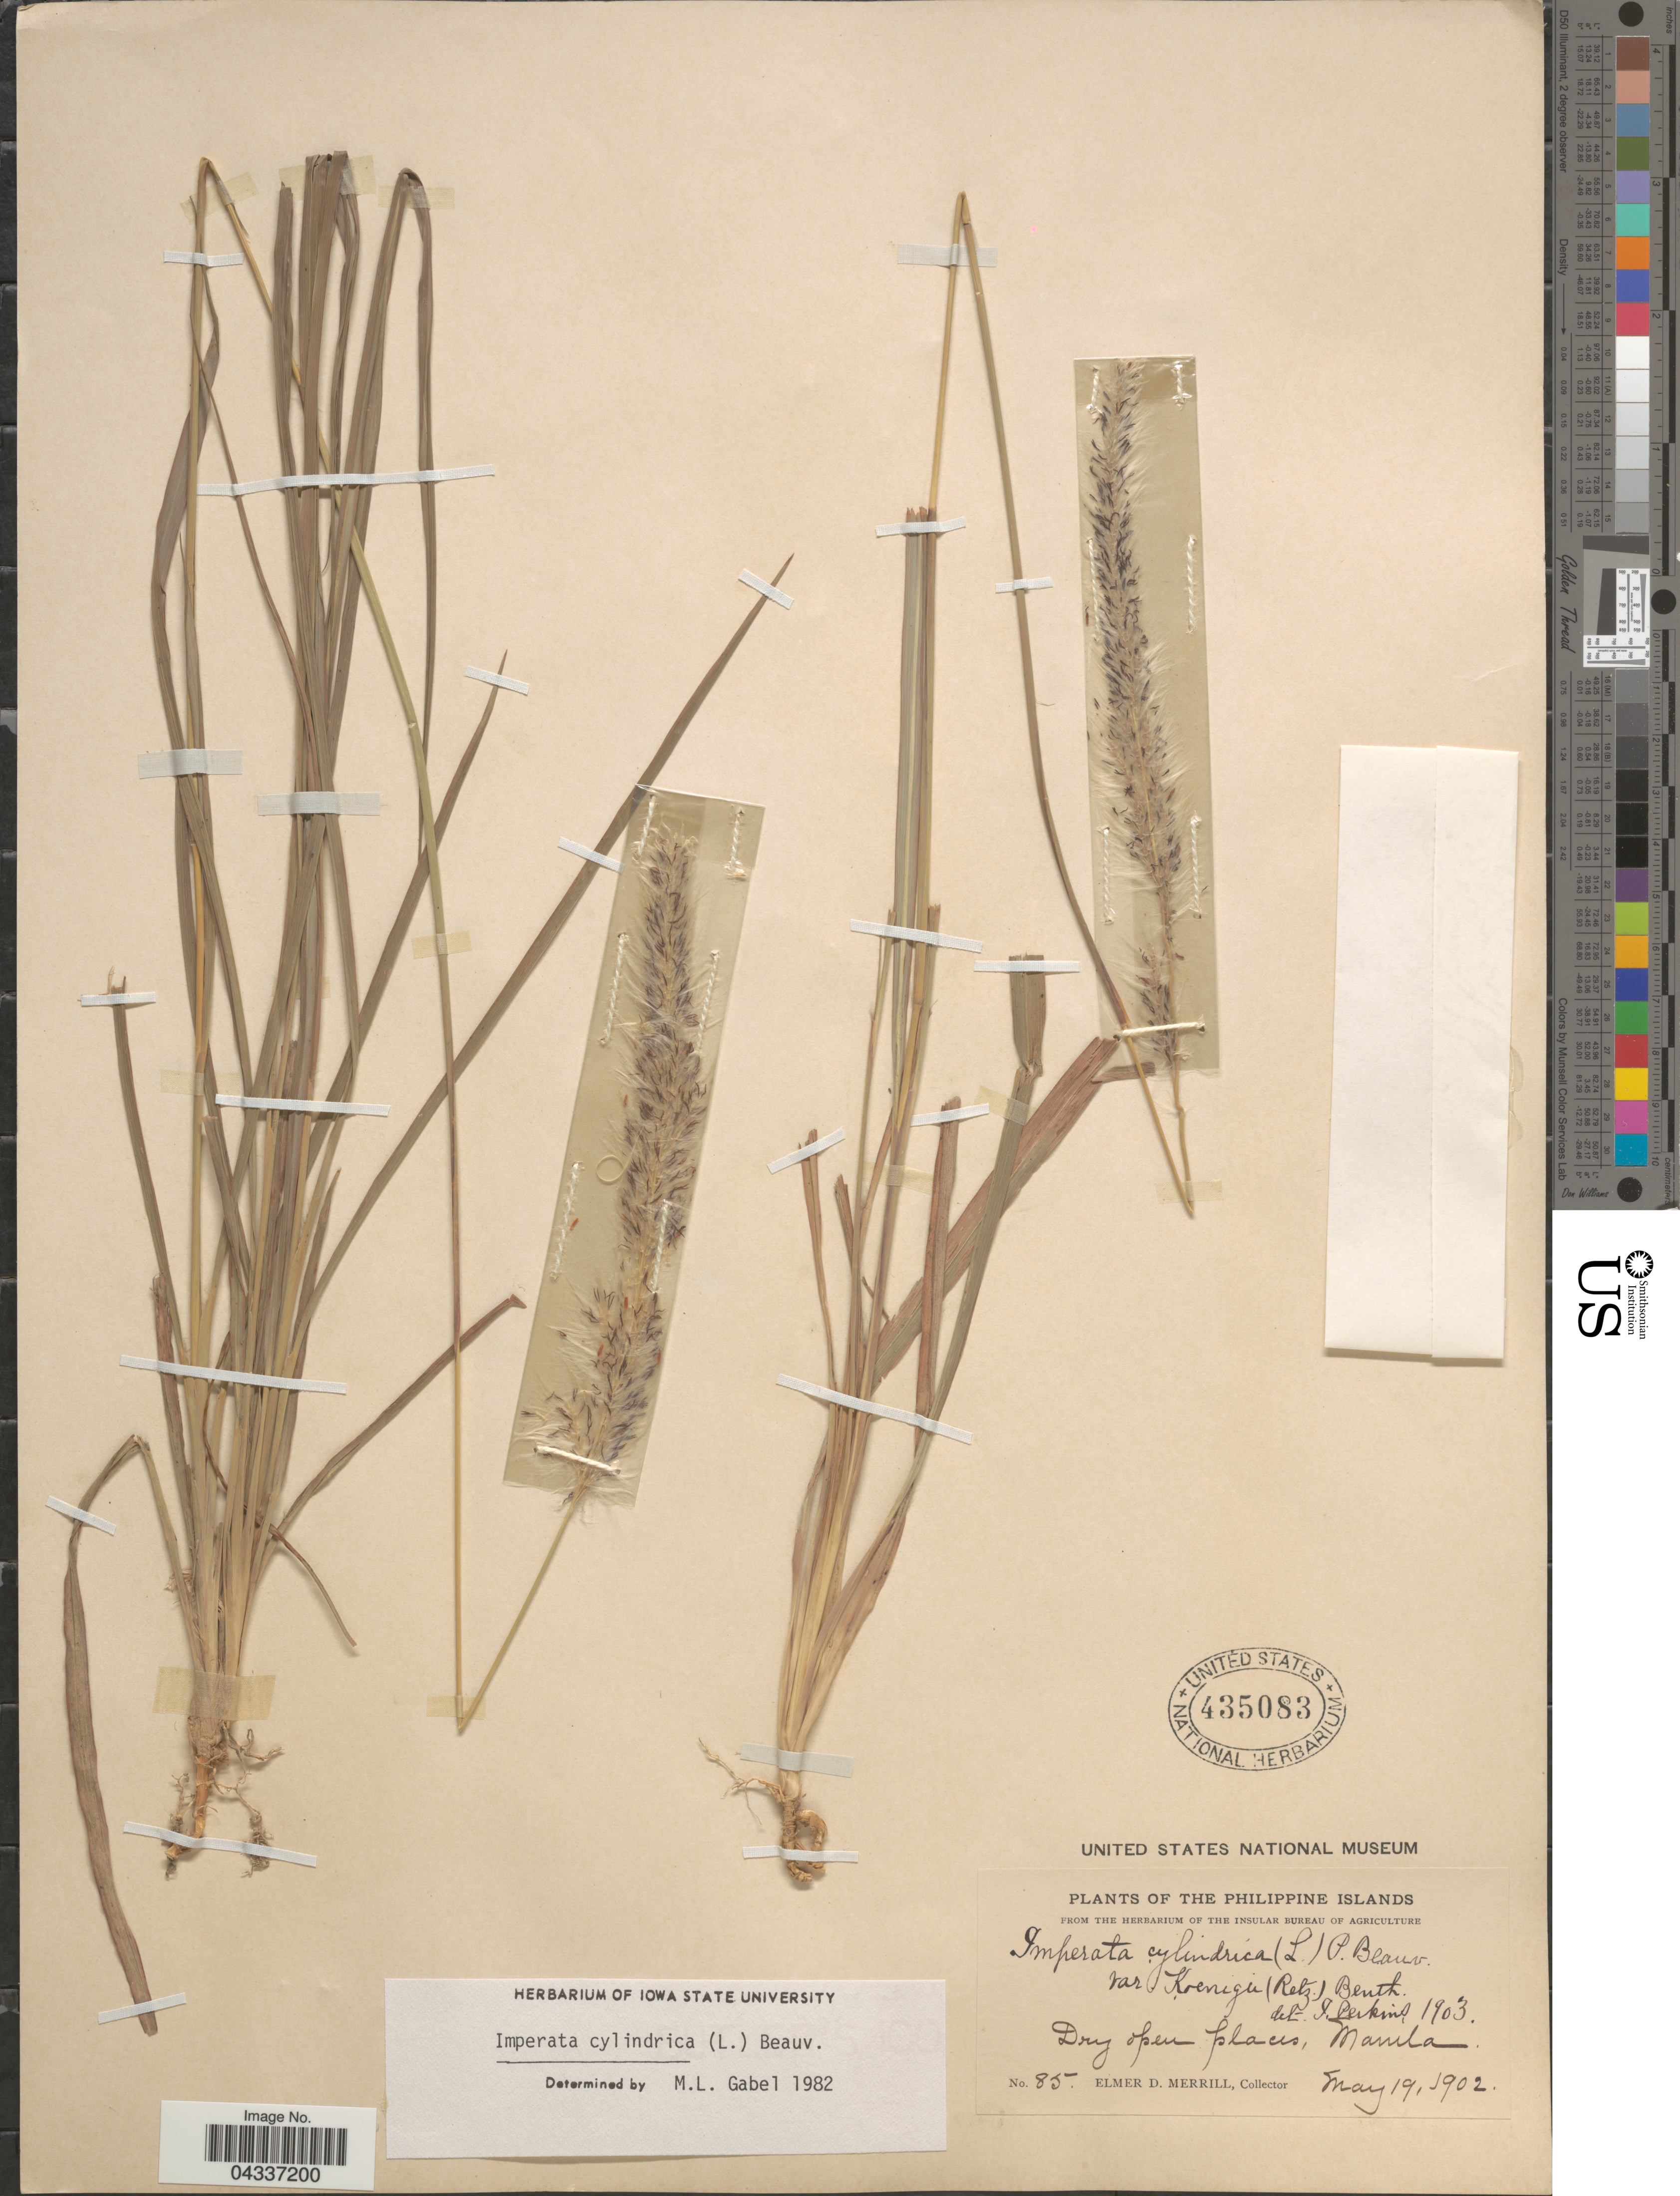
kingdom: Plantae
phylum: Tracheophyta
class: Liliopsida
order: Poales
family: Poaceae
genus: Imperata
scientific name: Imperata cylindrica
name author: (L.) P. Beauv.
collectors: E. D. Merrill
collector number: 85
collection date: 1902-05-19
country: Philippines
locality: The Philippine Islands. Dry open places, Manila.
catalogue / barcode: US 435083